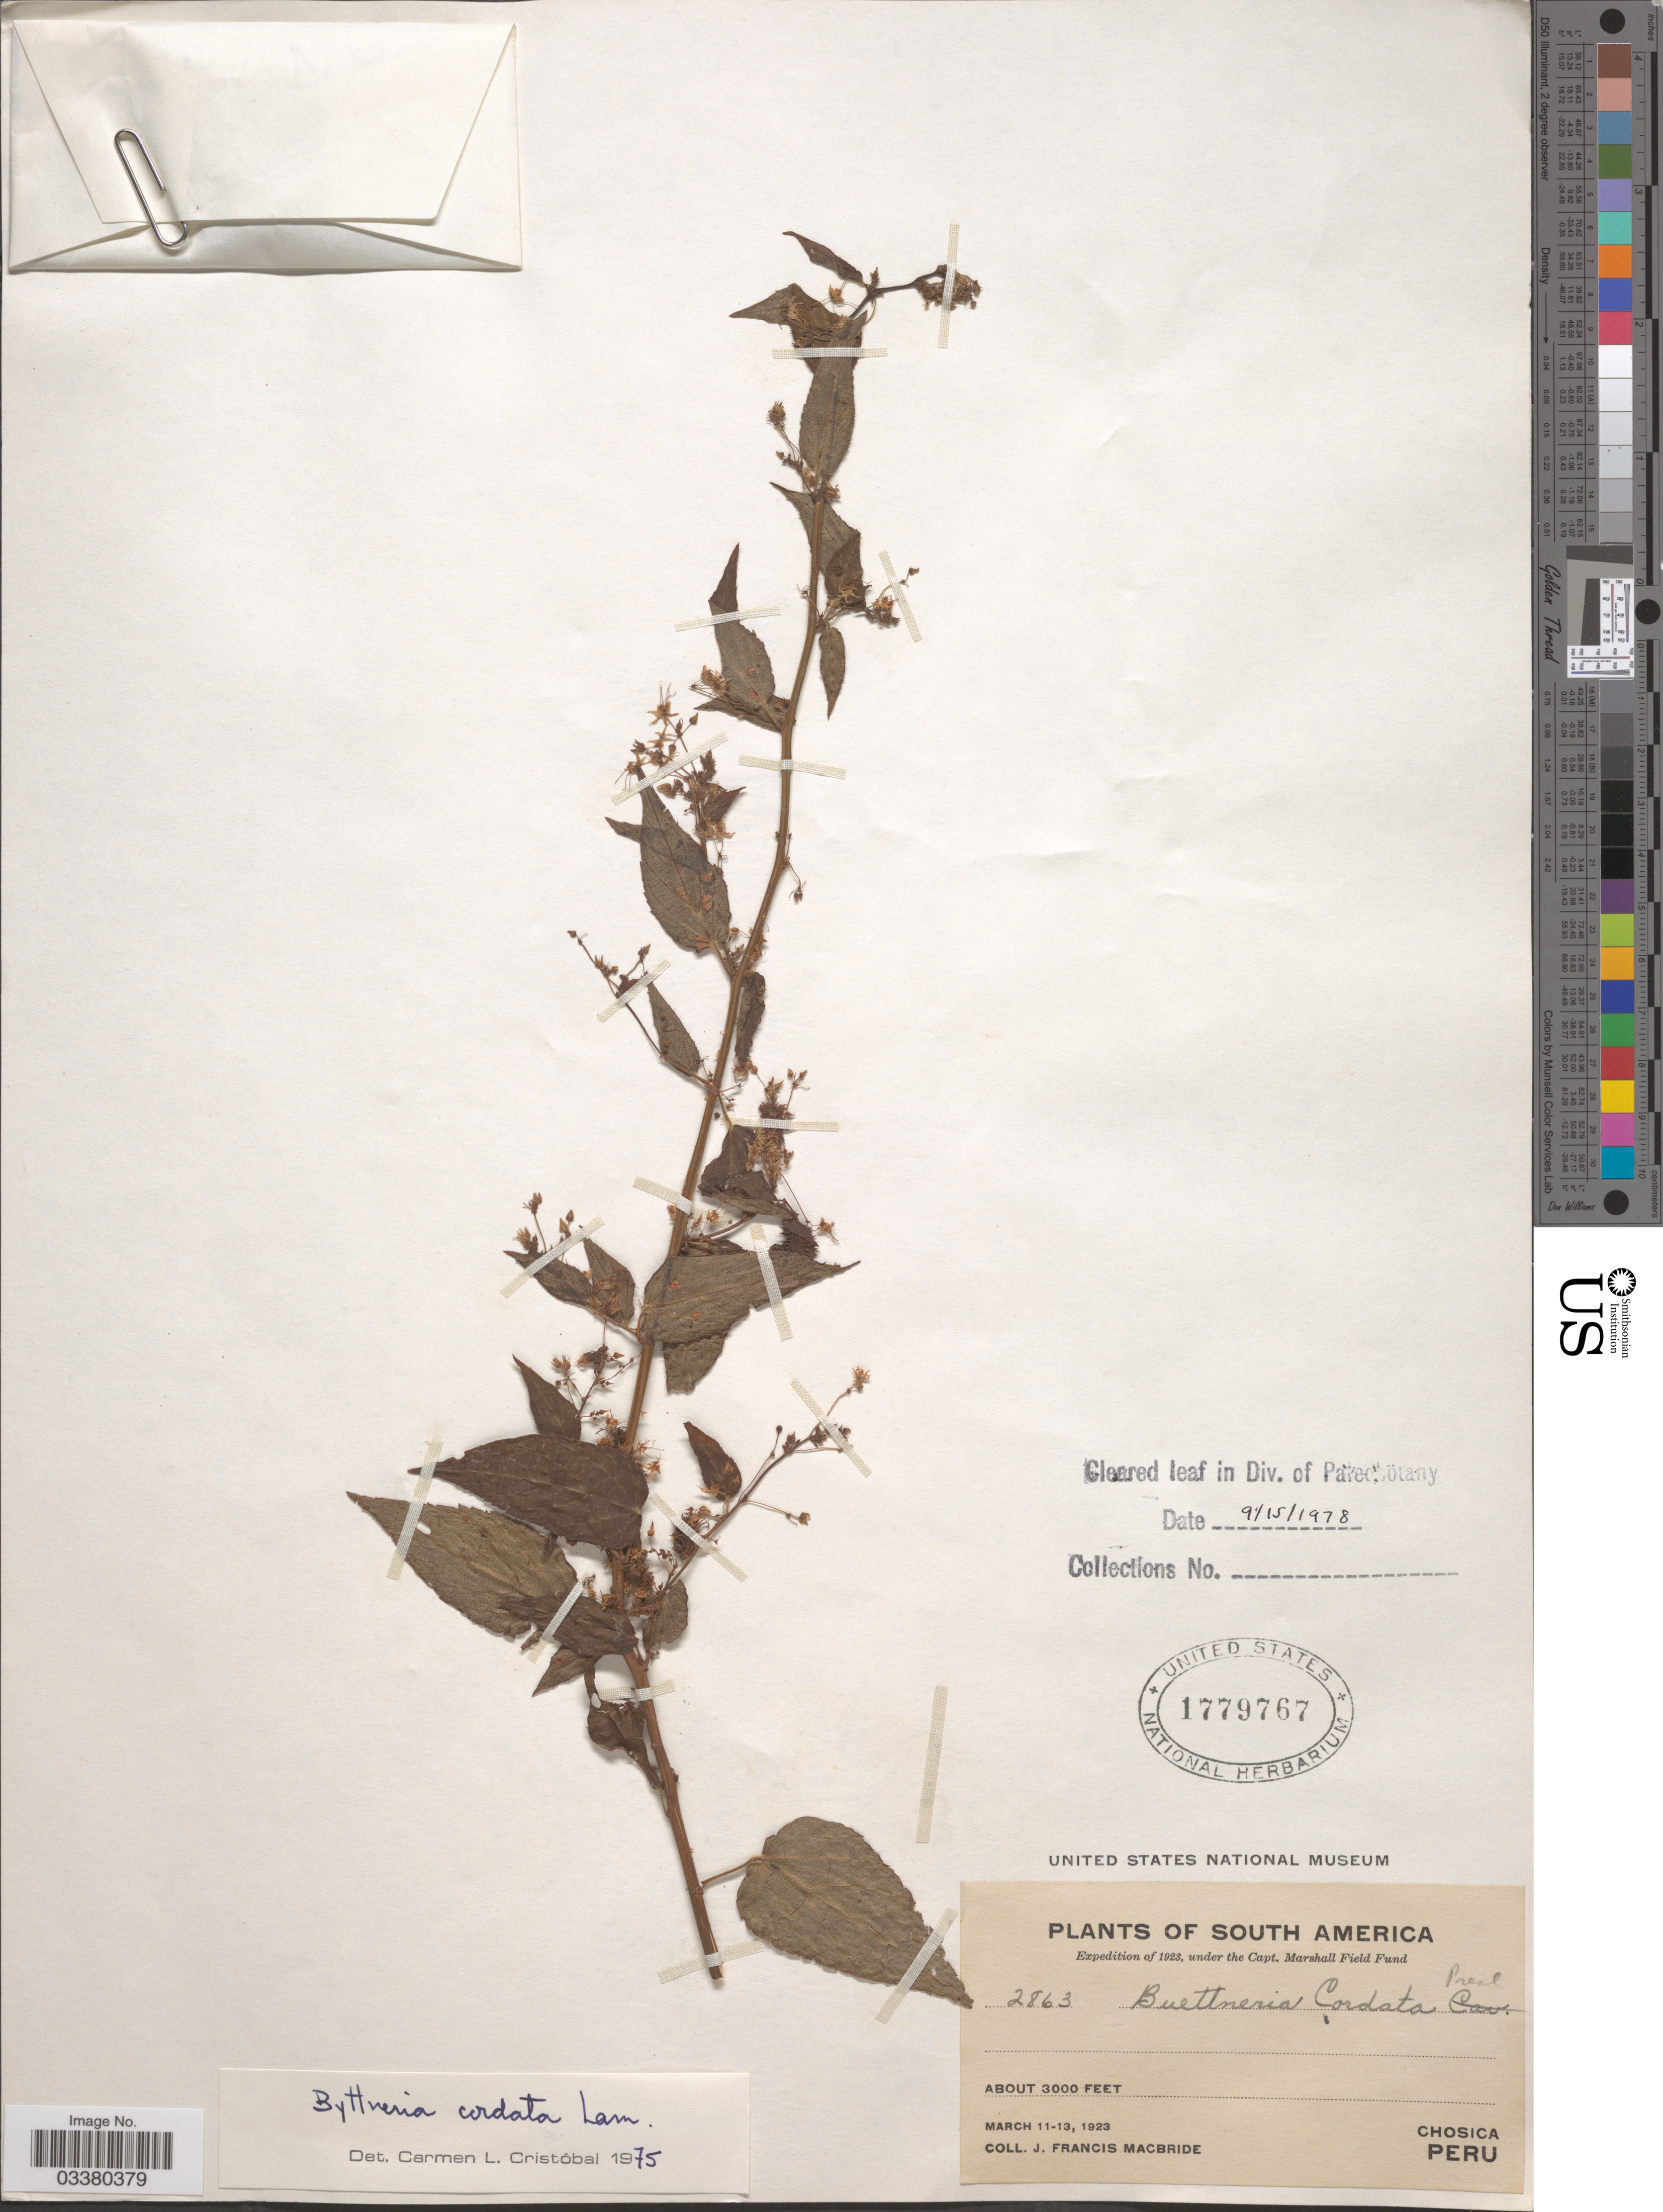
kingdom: Plantae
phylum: Tracheophyta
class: Magnoliopsida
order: Malvales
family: Malvaceae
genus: Byttneria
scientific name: Byttneria cordata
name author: Lam.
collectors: J. F. Macbride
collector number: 2863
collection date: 1923-03-11/1923-03-13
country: Peru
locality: Chosica.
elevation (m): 914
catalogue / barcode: US 1779767